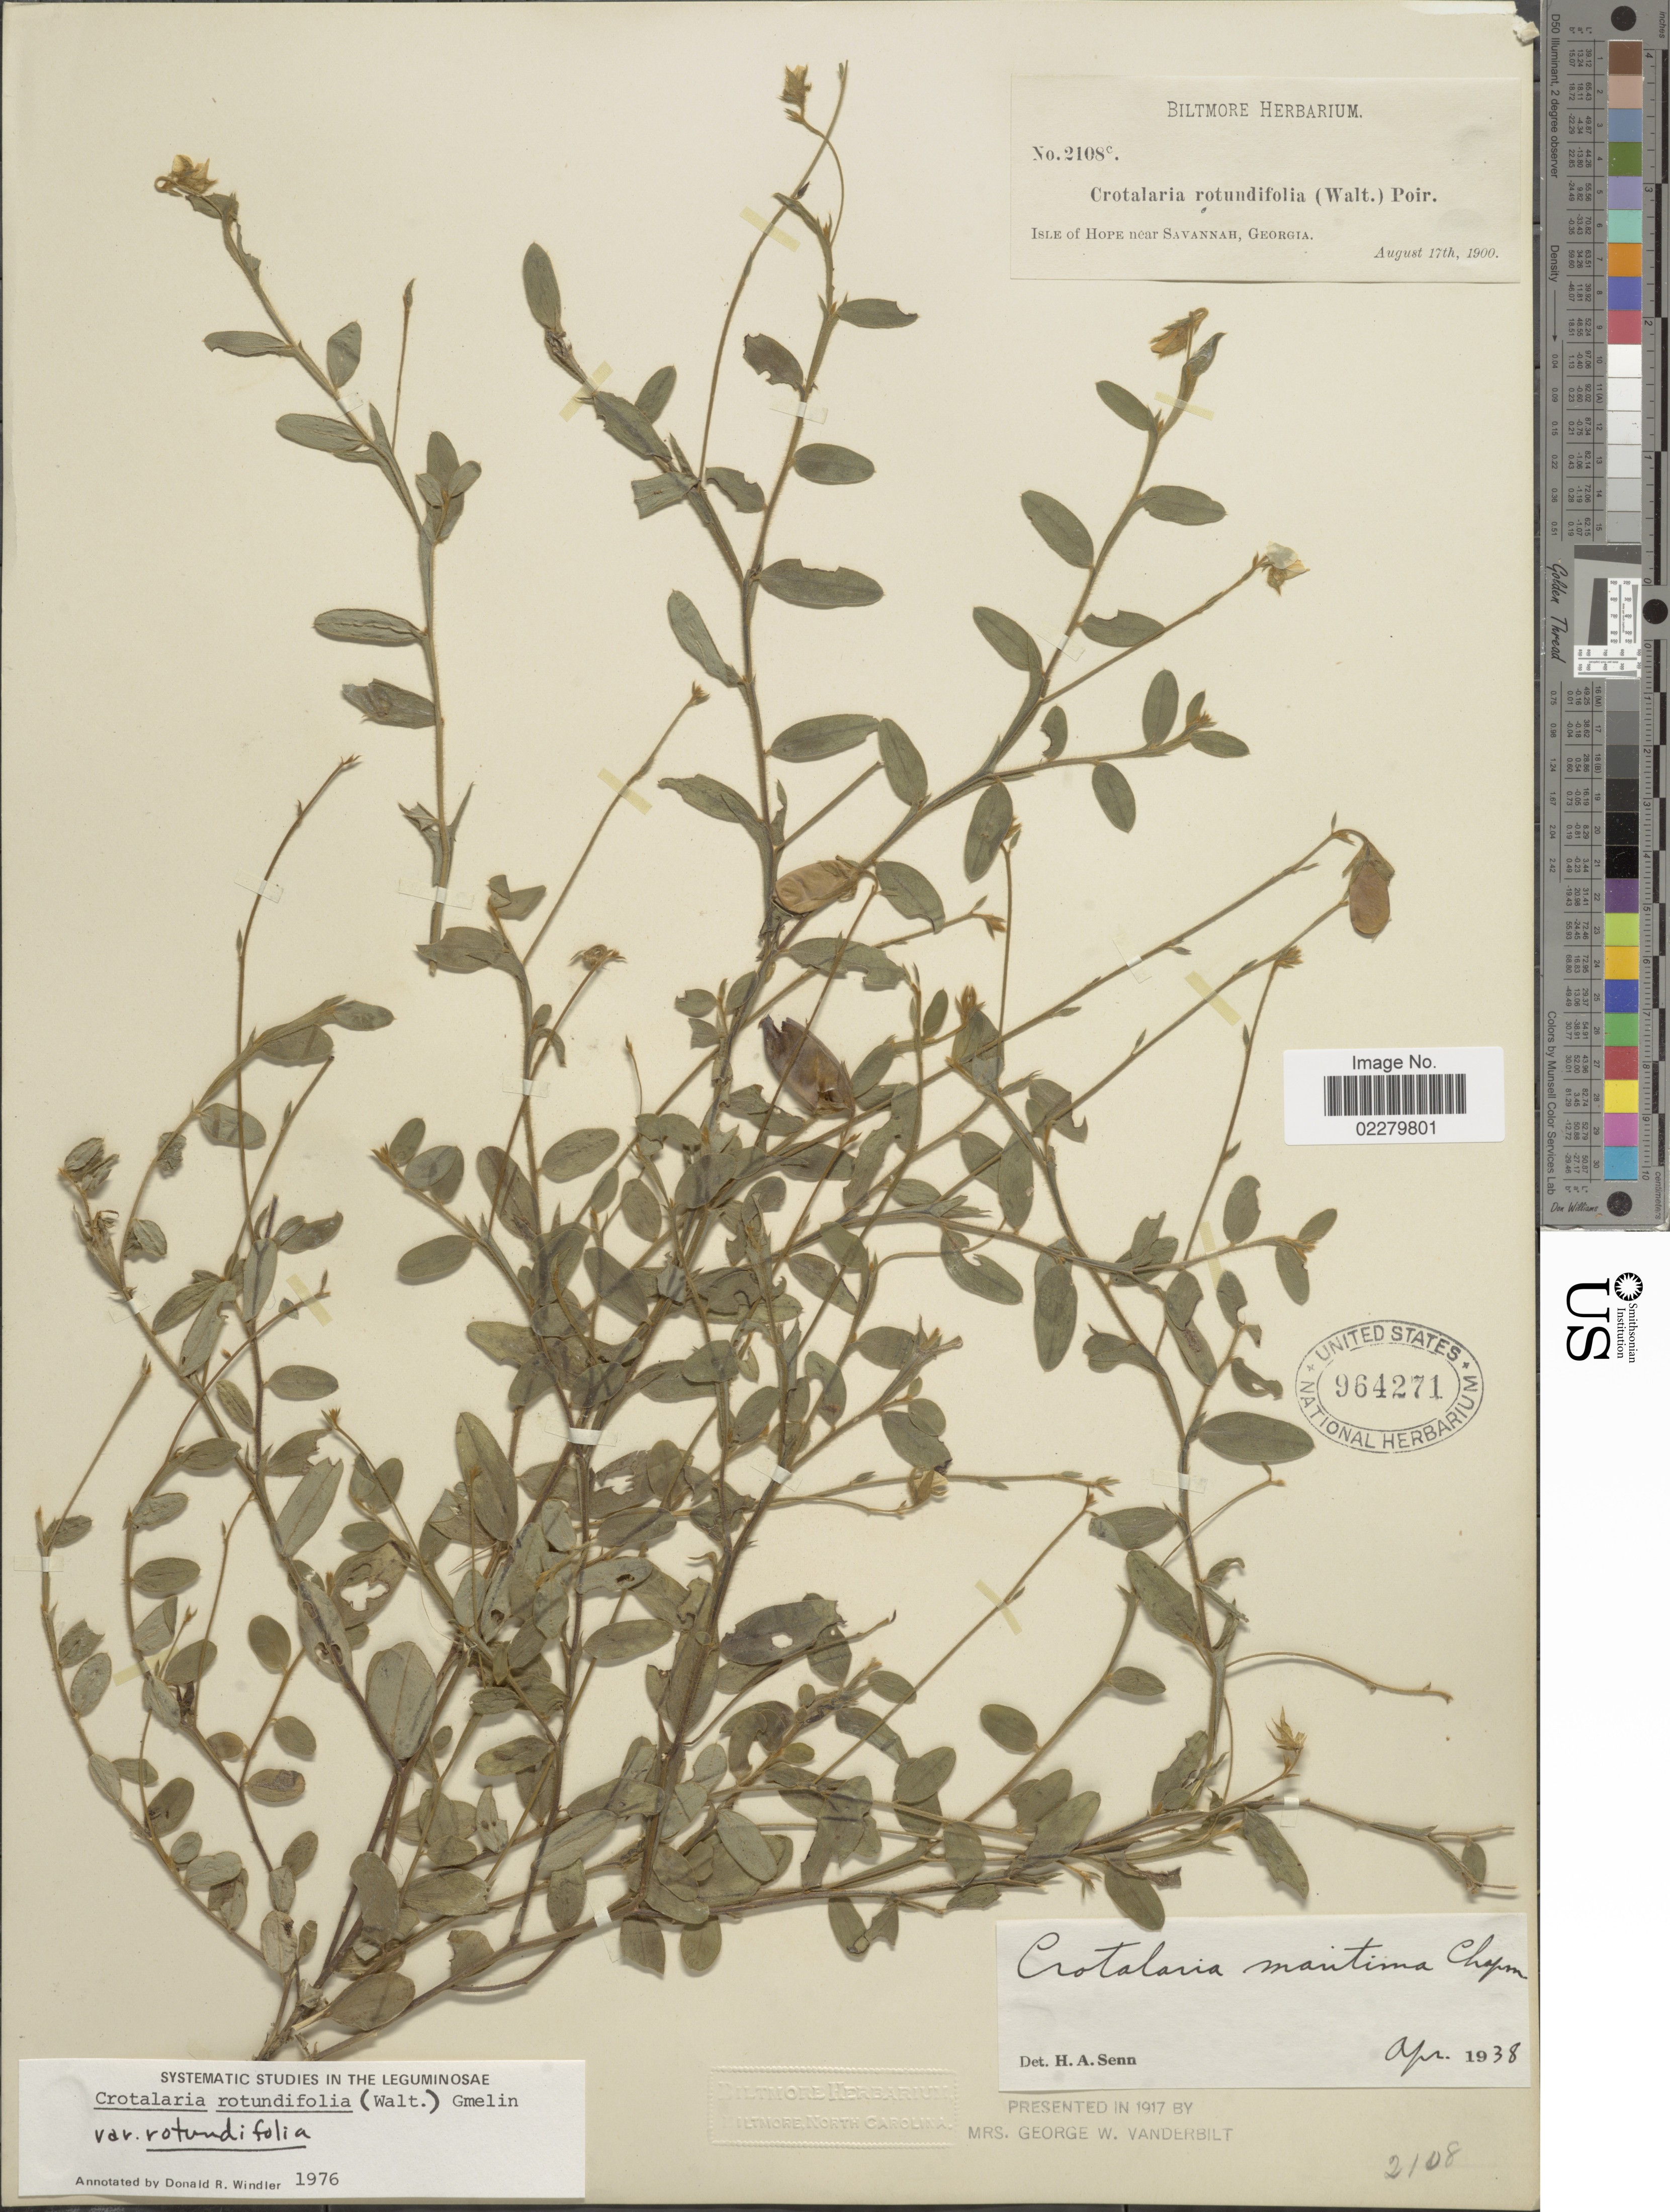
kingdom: Plantae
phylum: Tracheophyta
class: Magnoliopsida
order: Fabales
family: Fabaceae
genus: Crotalaria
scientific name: Crotalaria rotundifolia var. rotundifolia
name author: (Walter) J.F. Gmel.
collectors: ex herb. Biltmore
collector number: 2108c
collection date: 1900-08-17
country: United States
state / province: Georgia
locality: Isle of Hope near Savannah, Georgia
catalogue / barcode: US 964271